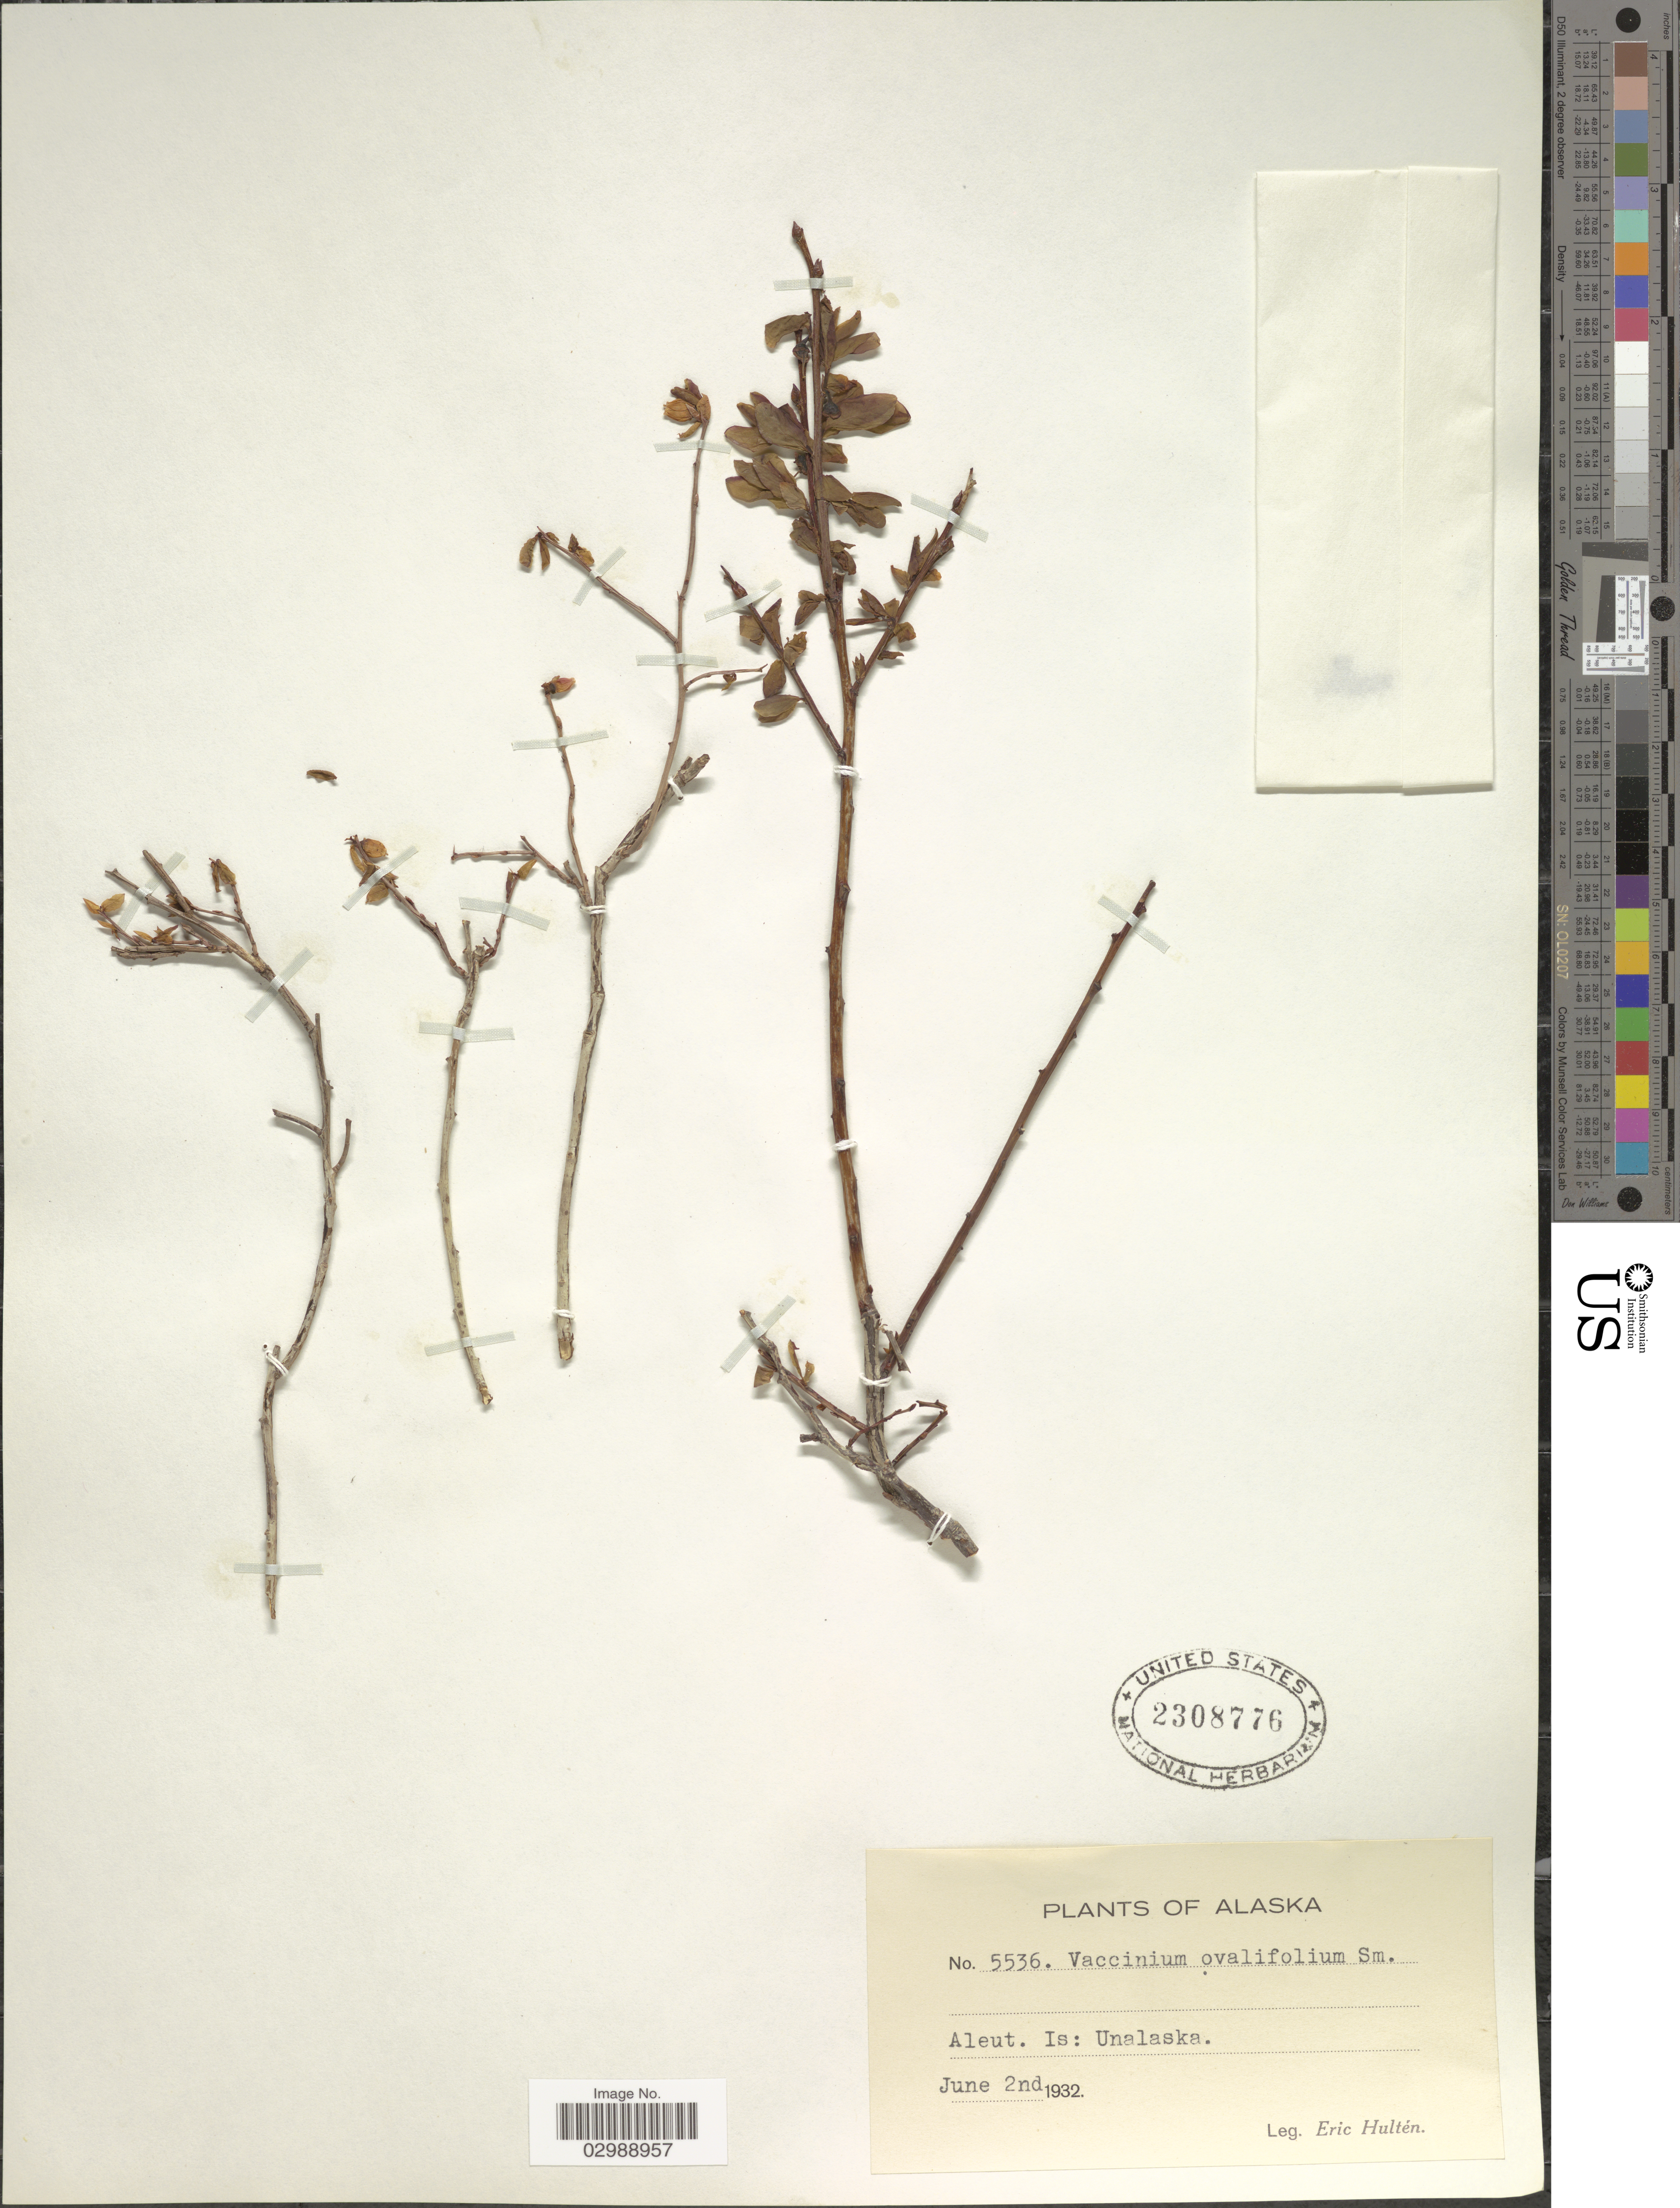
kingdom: Plantae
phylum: Tracheophyta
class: Magnoliopsida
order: Ericales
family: Ericaceae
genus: Vaccinium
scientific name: Vaccinium ovalifolium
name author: Sm.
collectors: E. G. Hultén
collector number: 5536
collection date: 1932-06-02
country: United States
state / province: Alaska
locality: Aleut. Is: Unalaska.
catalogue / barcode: US 2308776